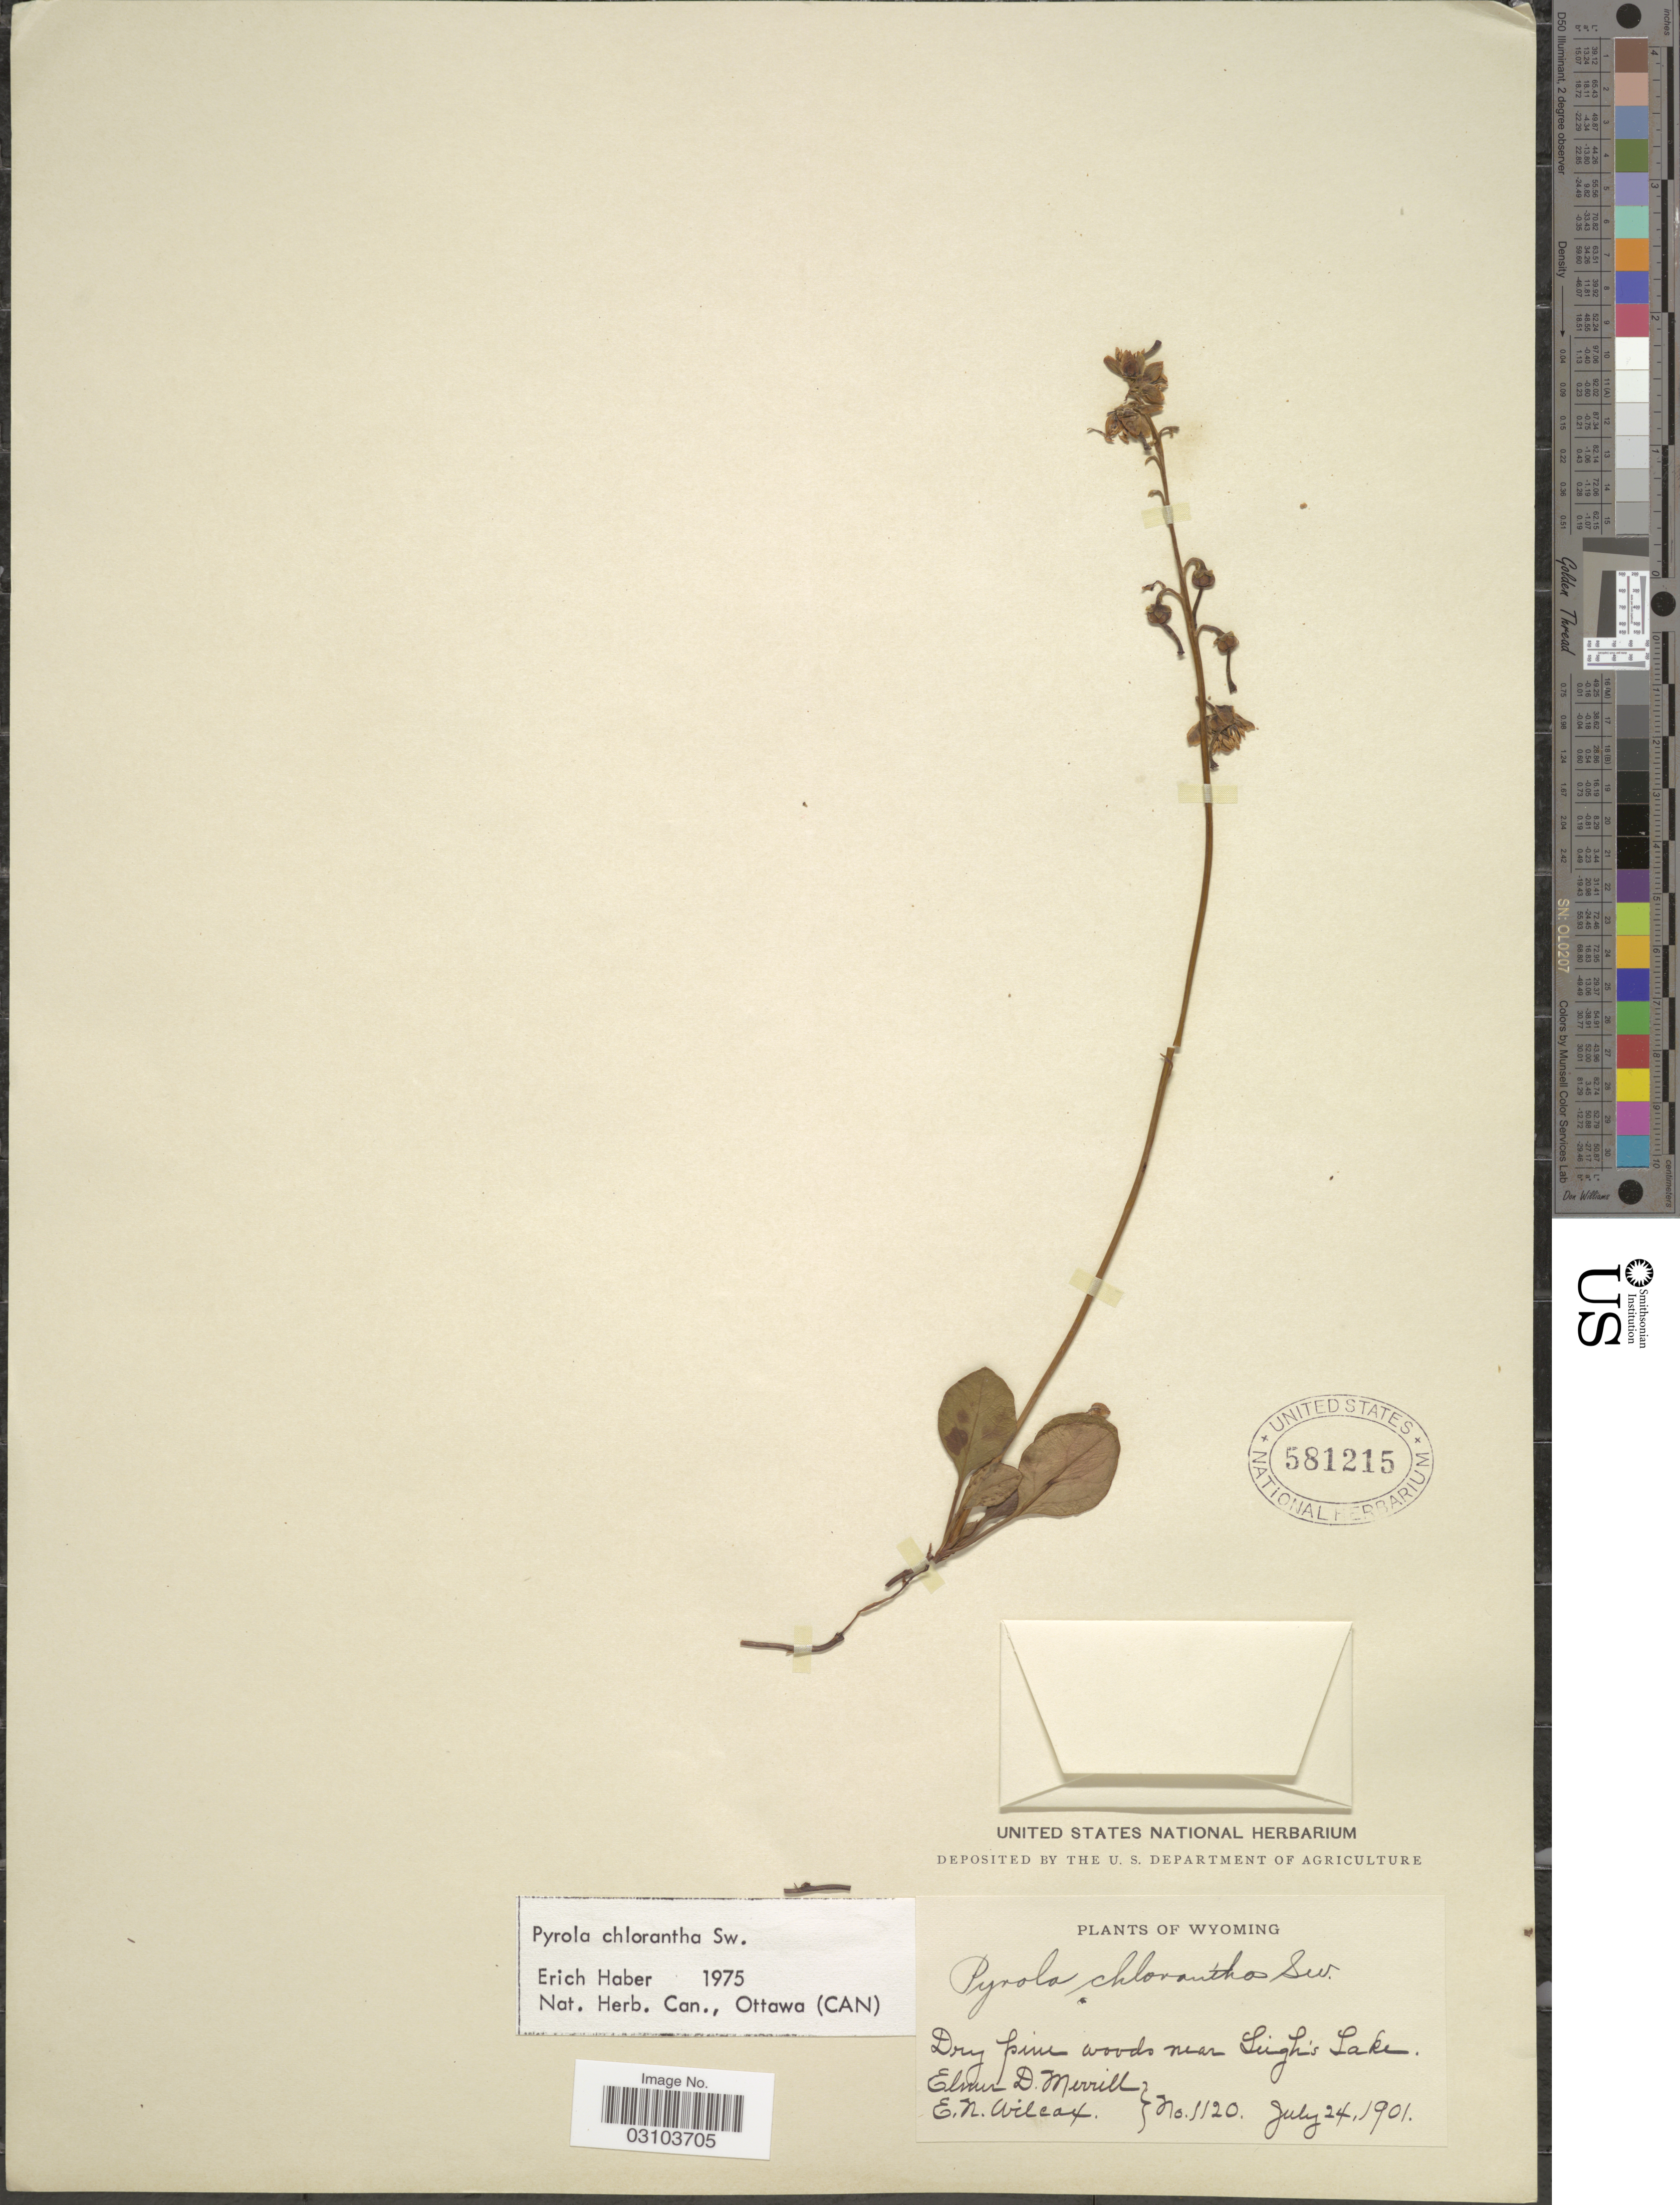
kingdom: Plantae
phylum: Tracheophyta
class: Magnoliopsida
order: Ericales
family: Ericaceae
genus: Pyrola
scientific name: Pyrola chlorantha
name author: Schweigg.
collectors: E. D. Merrill & E. Wilcox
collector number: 1120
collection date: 1901-07-24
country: United States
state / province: Wyoming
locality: Near Leigh's Lake.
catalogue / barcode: US 581215